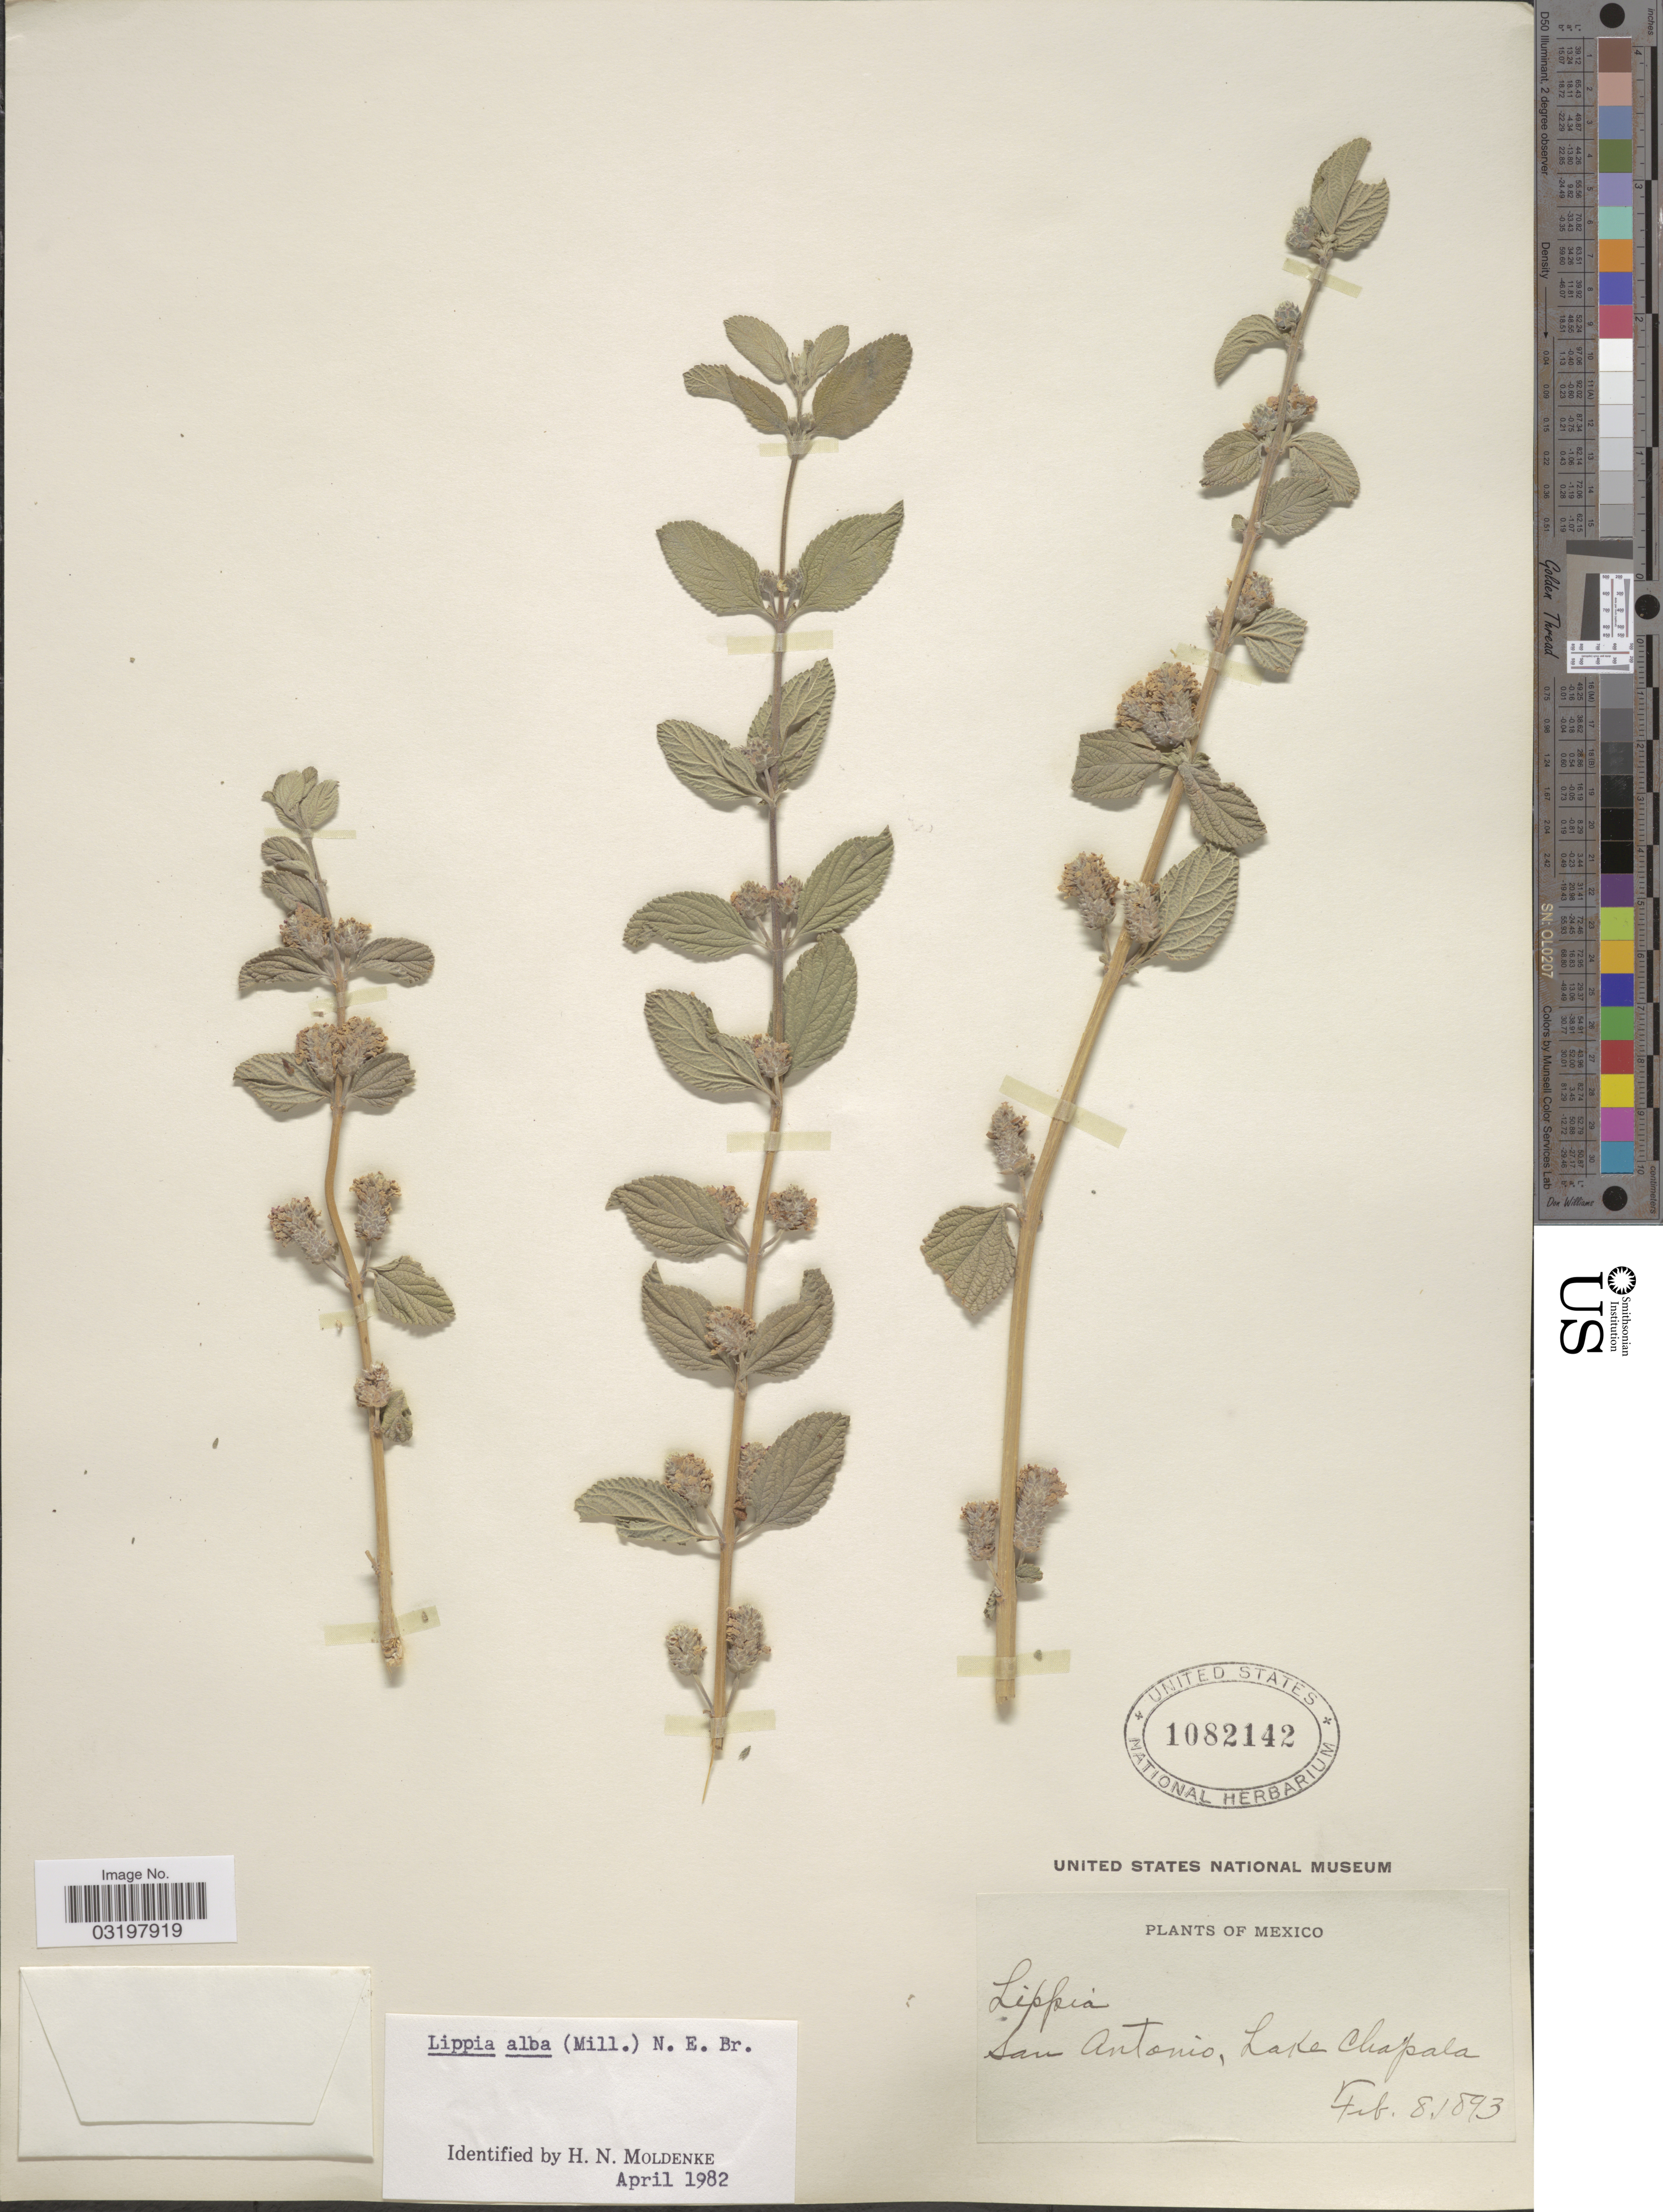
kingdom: Plantae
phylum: Tracheophyta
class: Magnoliopsida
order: Lamiales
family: Verbenaceae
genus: Lippia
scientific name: Lippia alba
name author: (Mill.) N.E. Br. ex Britton & P. Wilson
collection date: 1893-02-08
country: Mexico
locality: San Antonio, Lake Chapala.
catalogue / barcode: US 1082142